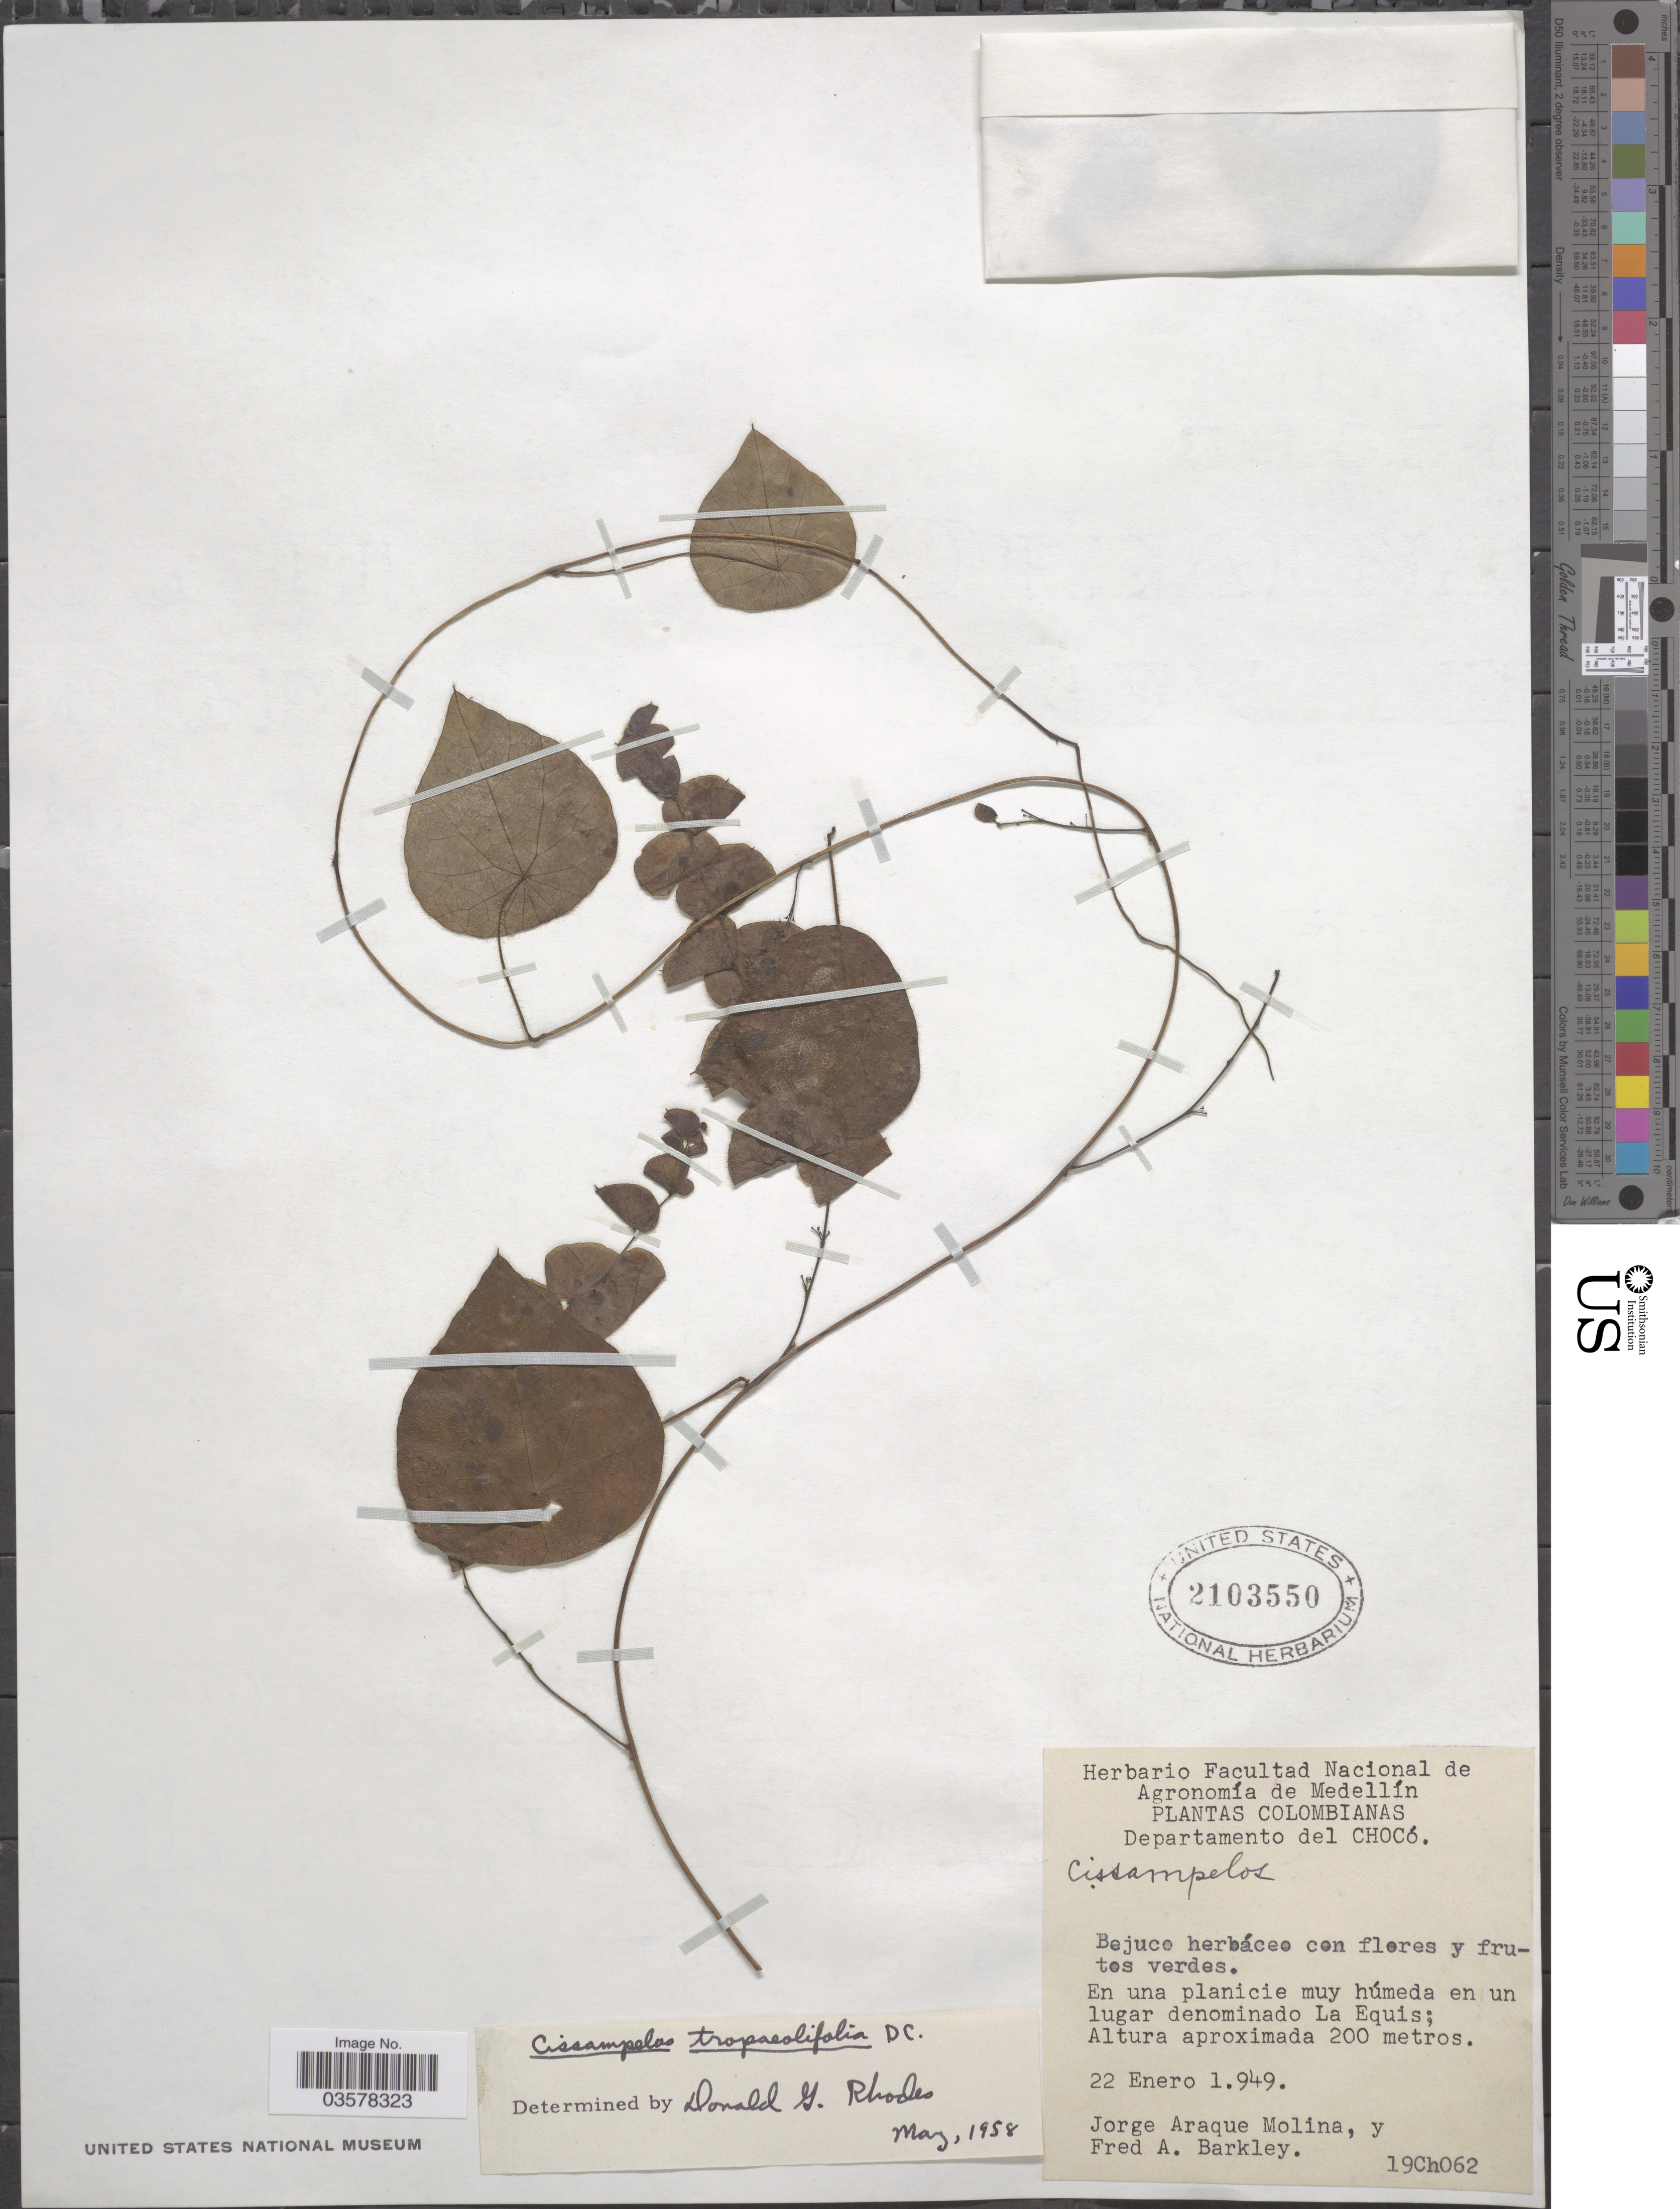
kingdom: Plantae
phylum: Tracheophyta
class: Magnoliopsida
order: Ranunculales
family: Menispermaceae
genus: Cissampelos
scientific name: Cissampelos tropaeolifolia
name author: DC.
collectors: J. Araque Molina & F. A. Barkley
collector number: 19Ch062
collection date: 1949-01-22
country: Colombia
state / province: Chocó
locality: Departamento del Chocó. En una planicie muy húmeda en un lugar denominado La Equis.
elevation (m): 200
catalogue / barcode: US 2103550